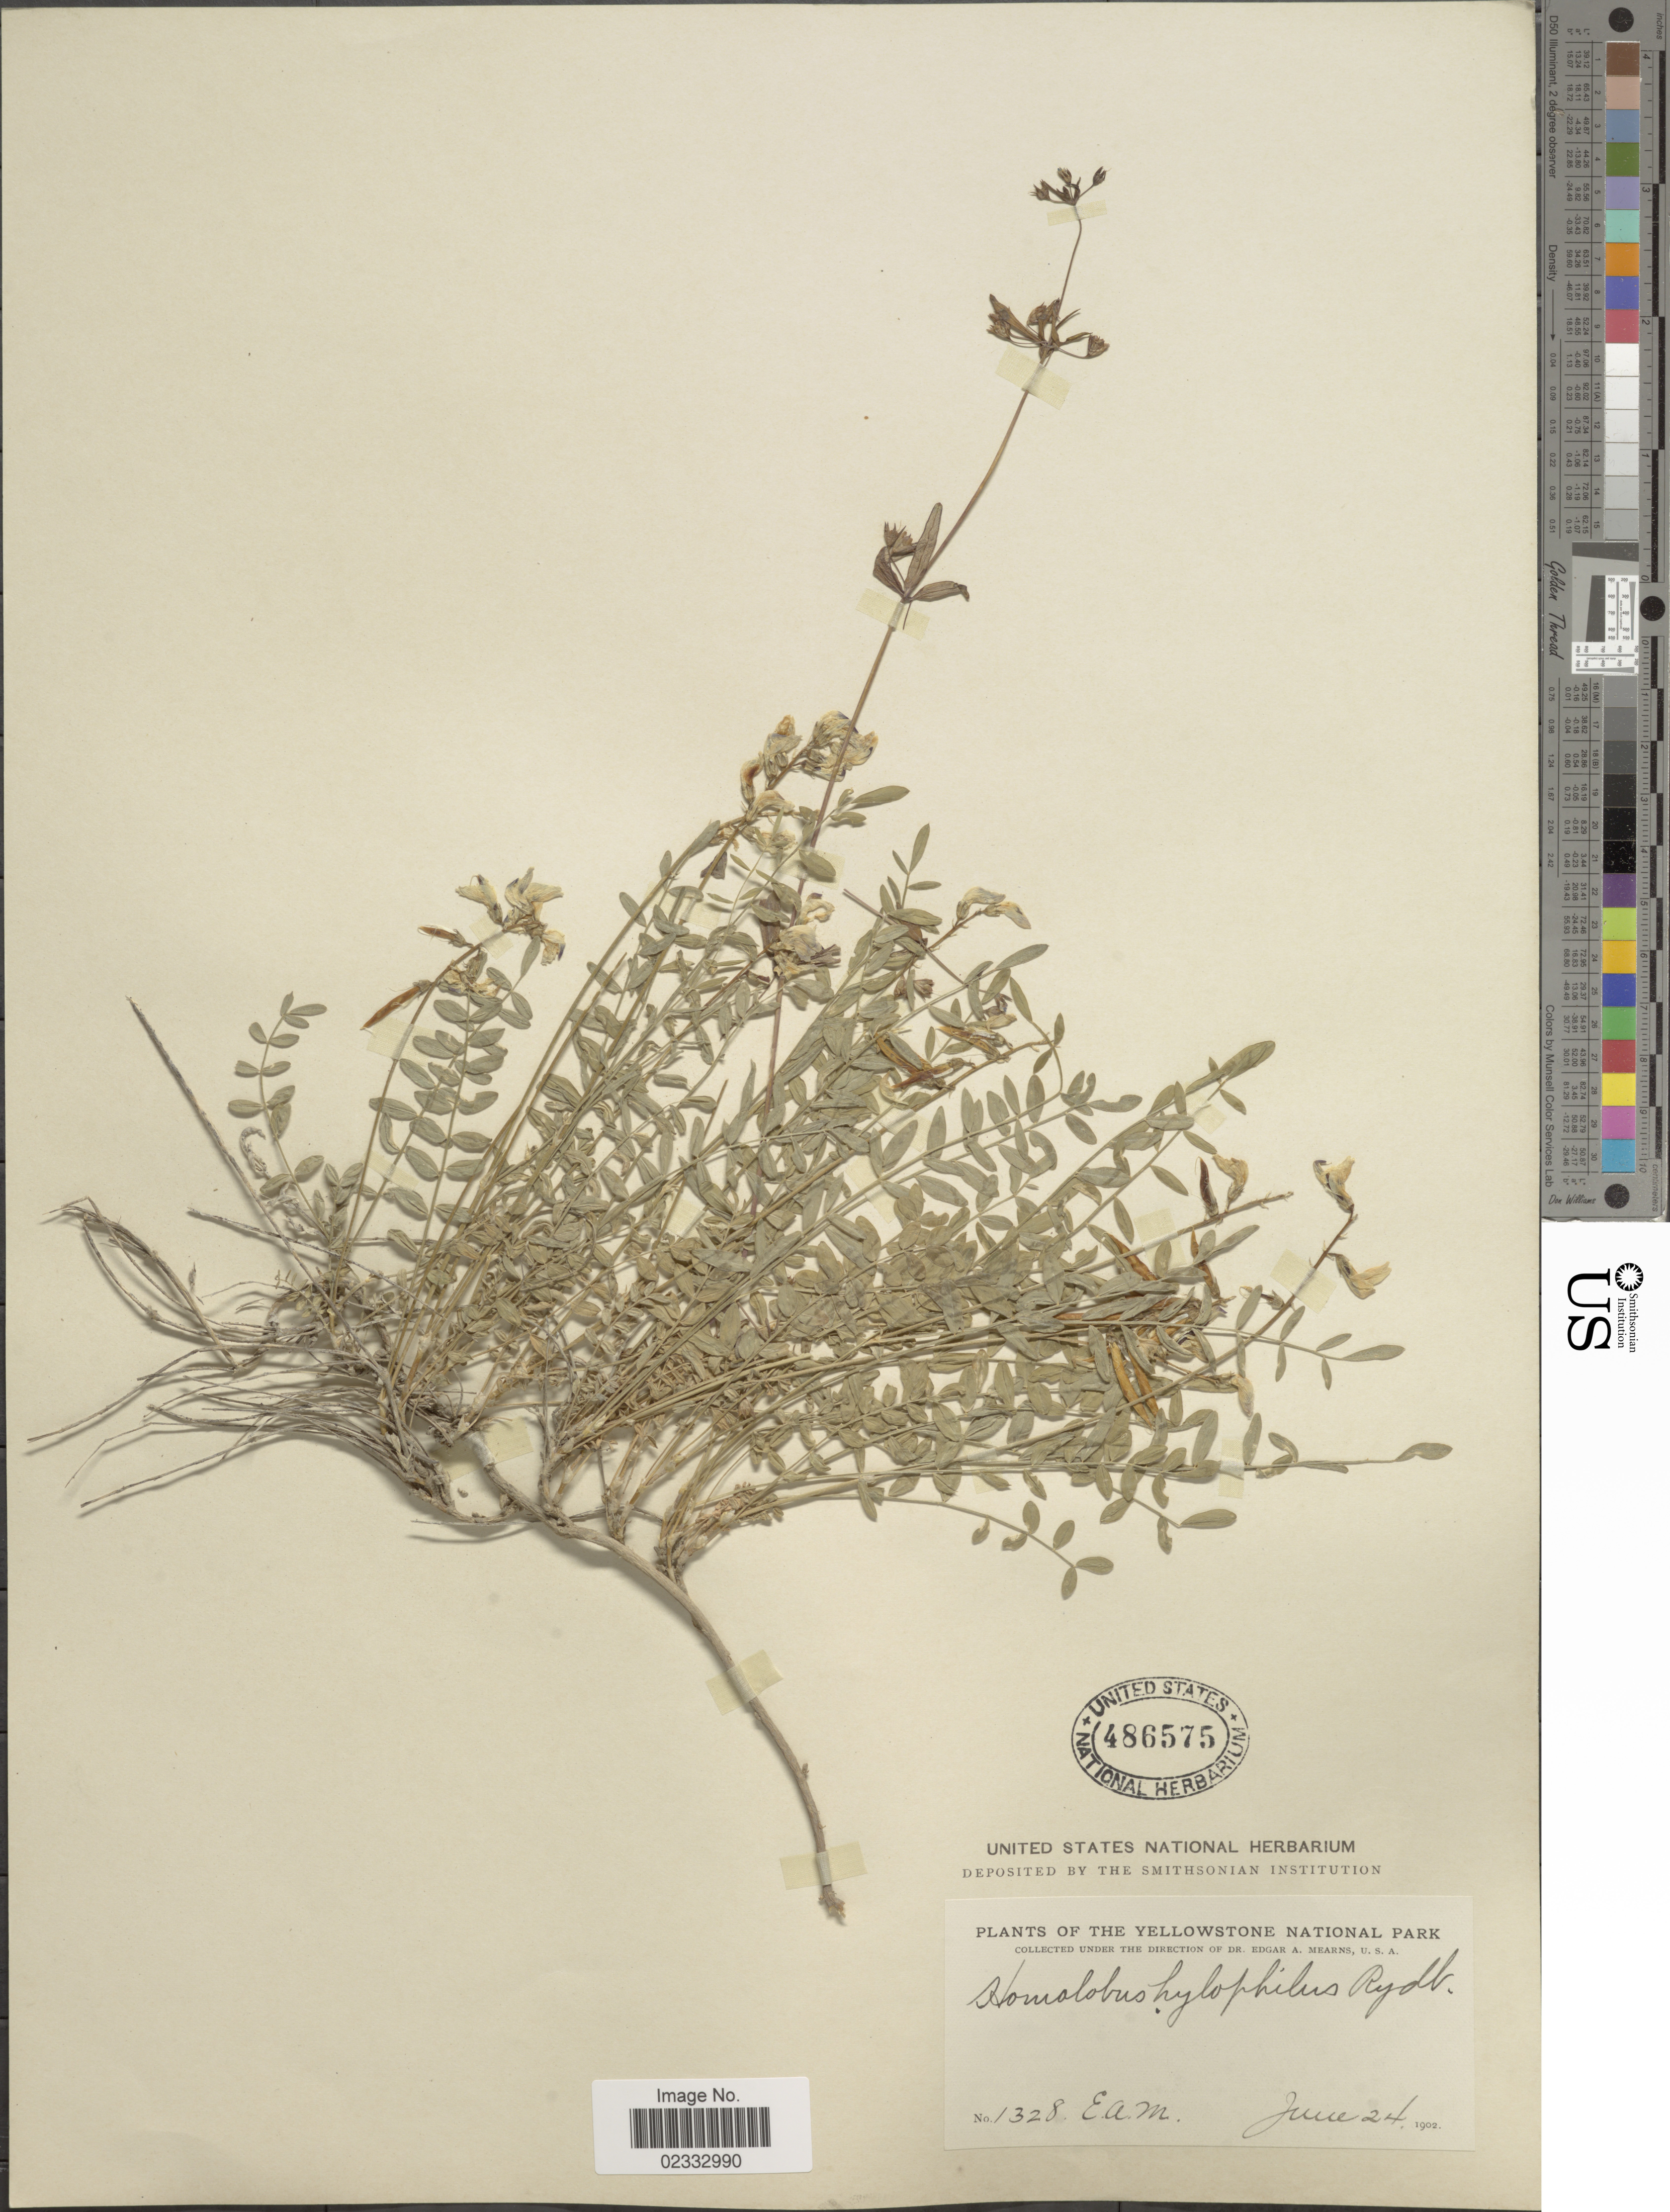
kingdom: Plantae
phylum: Tracheophyta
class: Magnoliopsida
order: Fabales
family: Fabaceae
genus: Astragalus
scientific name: Astragalus miser var. hylophilus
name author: (Rydb.) Barneby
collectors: E. A. Mearns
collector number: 1328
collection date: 1928-06-24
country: United States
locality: Yellowstone National Park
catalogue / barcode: US 486575